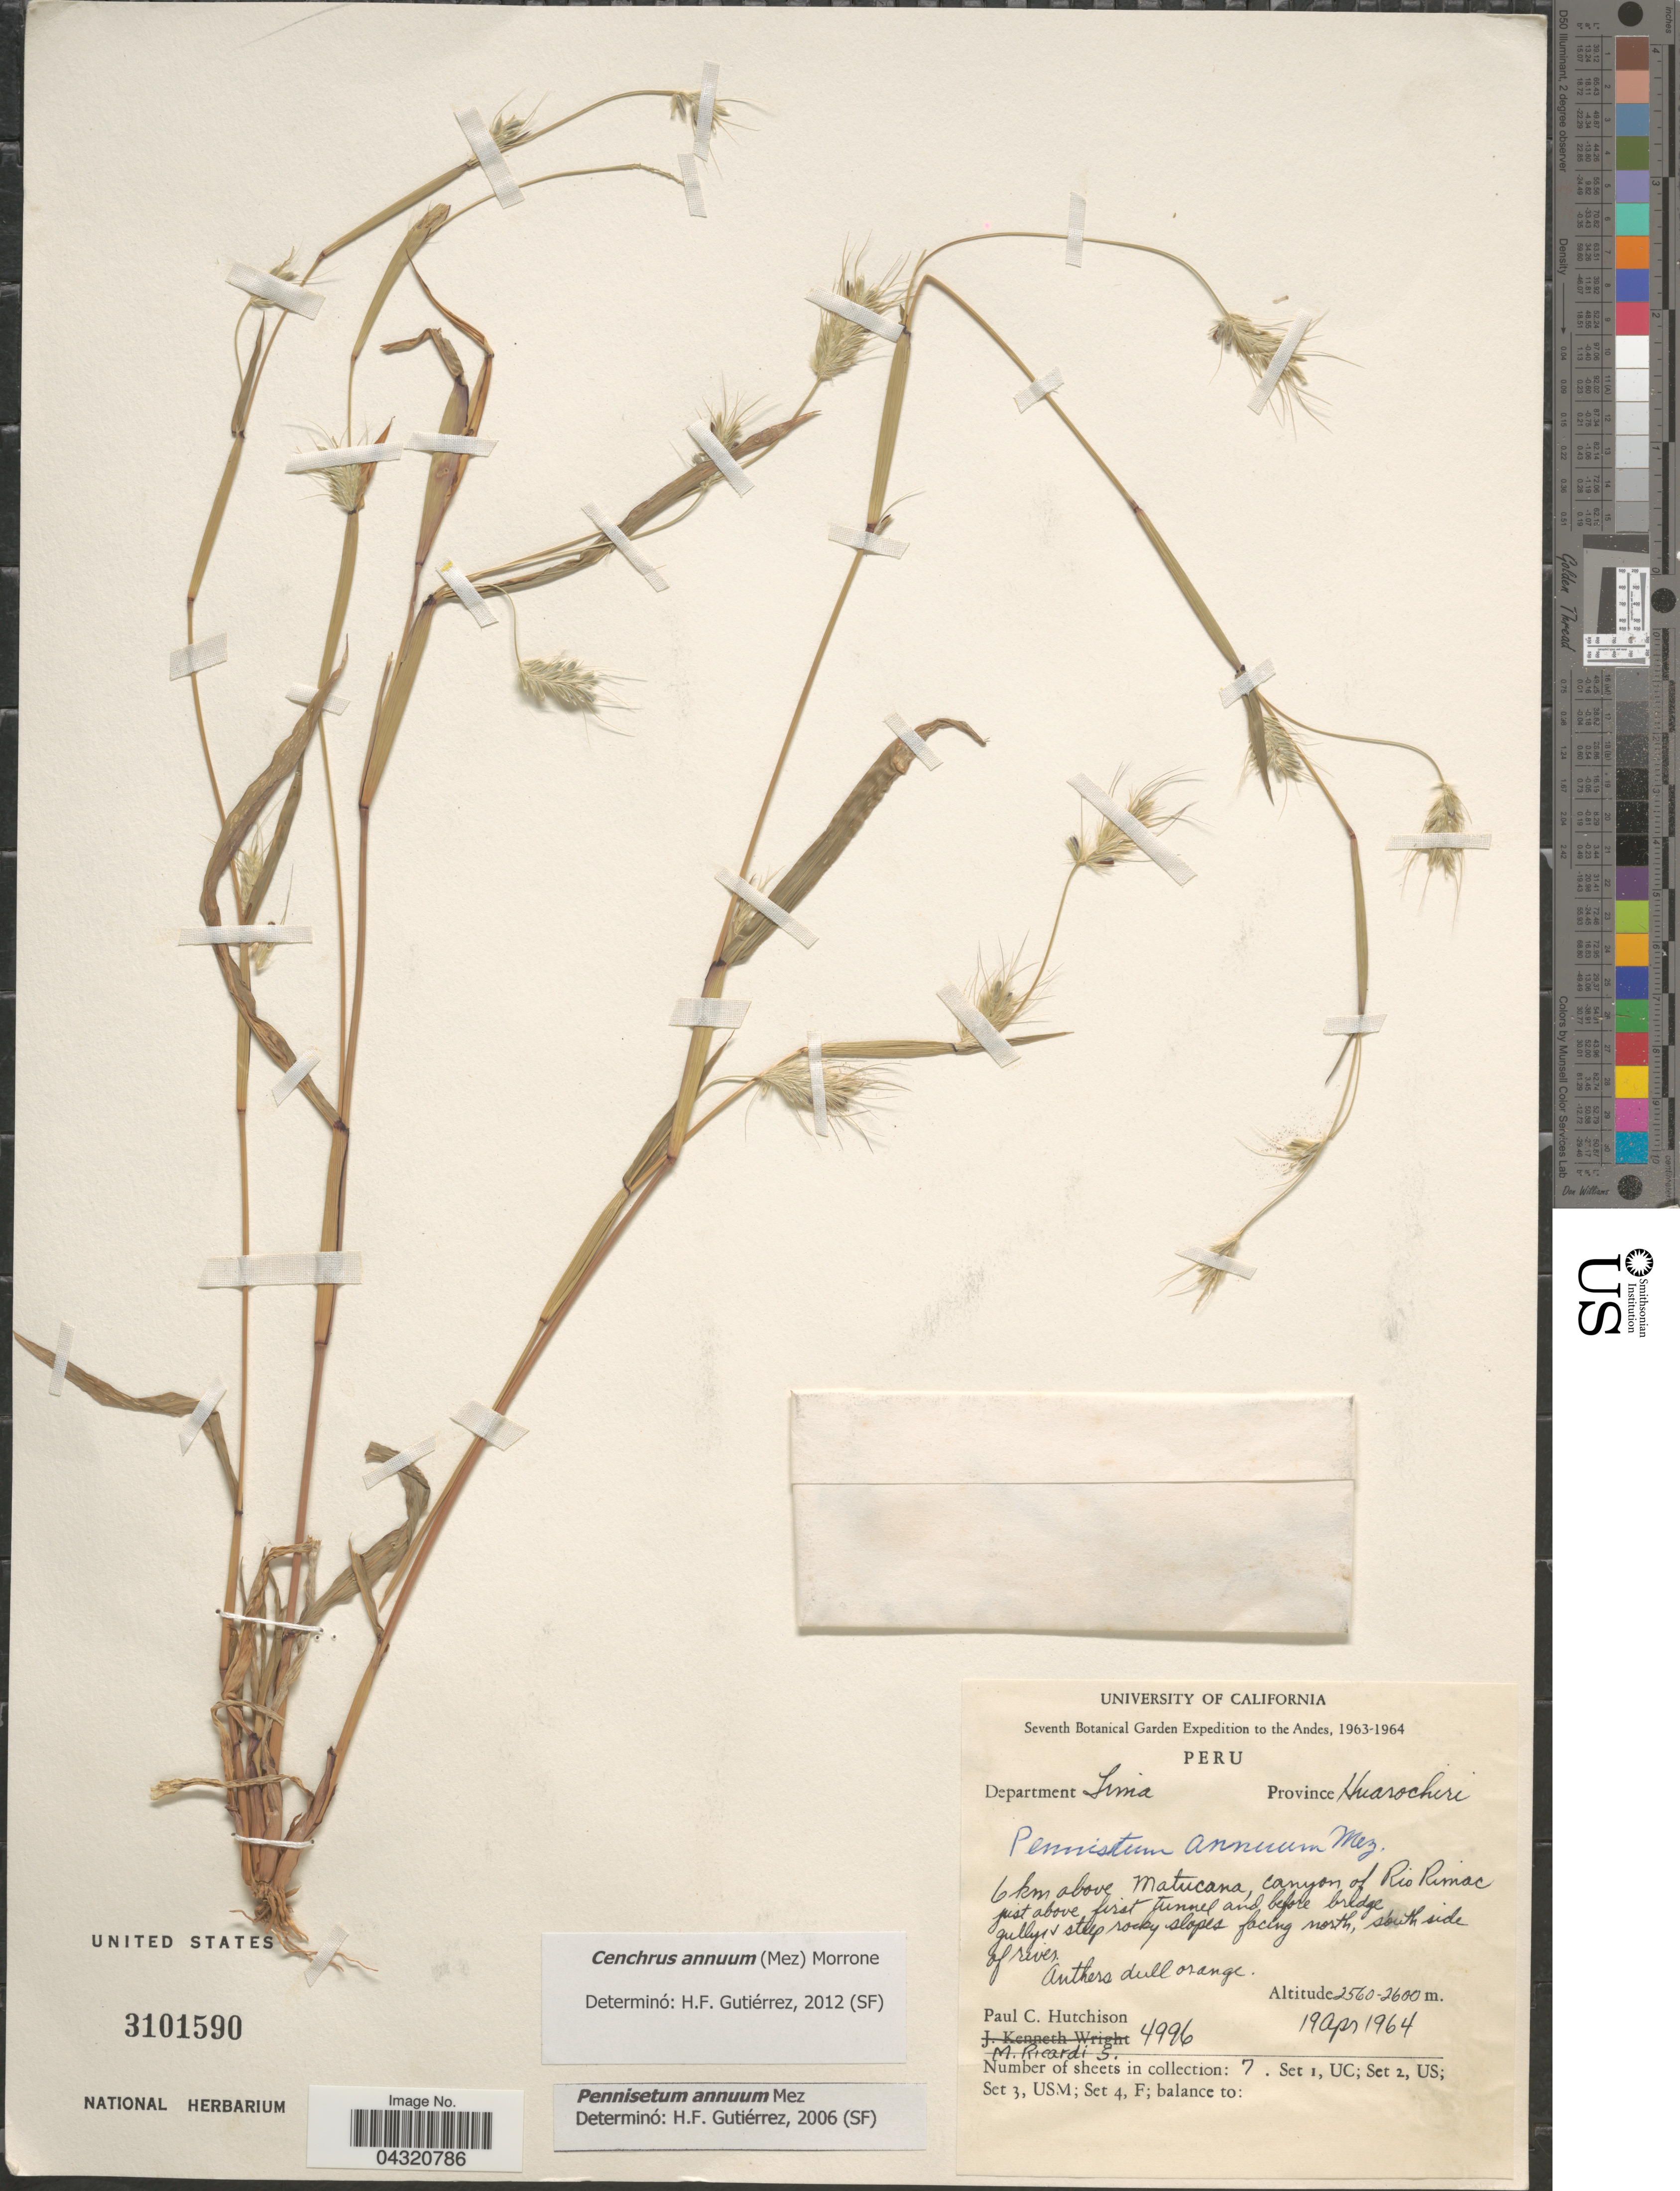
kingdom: Plantae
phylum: Tracheophyta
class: Liliopsida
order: Poales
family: Poaceae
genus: Cenchrus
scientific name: Cenchrus annuus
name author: (Mez) Morrone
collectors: P. C. Hutchison & M. Ricardi S.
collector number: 4996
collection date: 1964-04-19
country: Peru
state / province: Lima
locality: Seventh Botanical Garden Expedition to the Andes, 1963-1964. Department Lima. Province Huarochiri. 6 km. above Matucana, canyon of Rio Rimac, just above first tunnel and vefore bridge.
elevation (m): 2560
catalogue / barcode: US 3101590